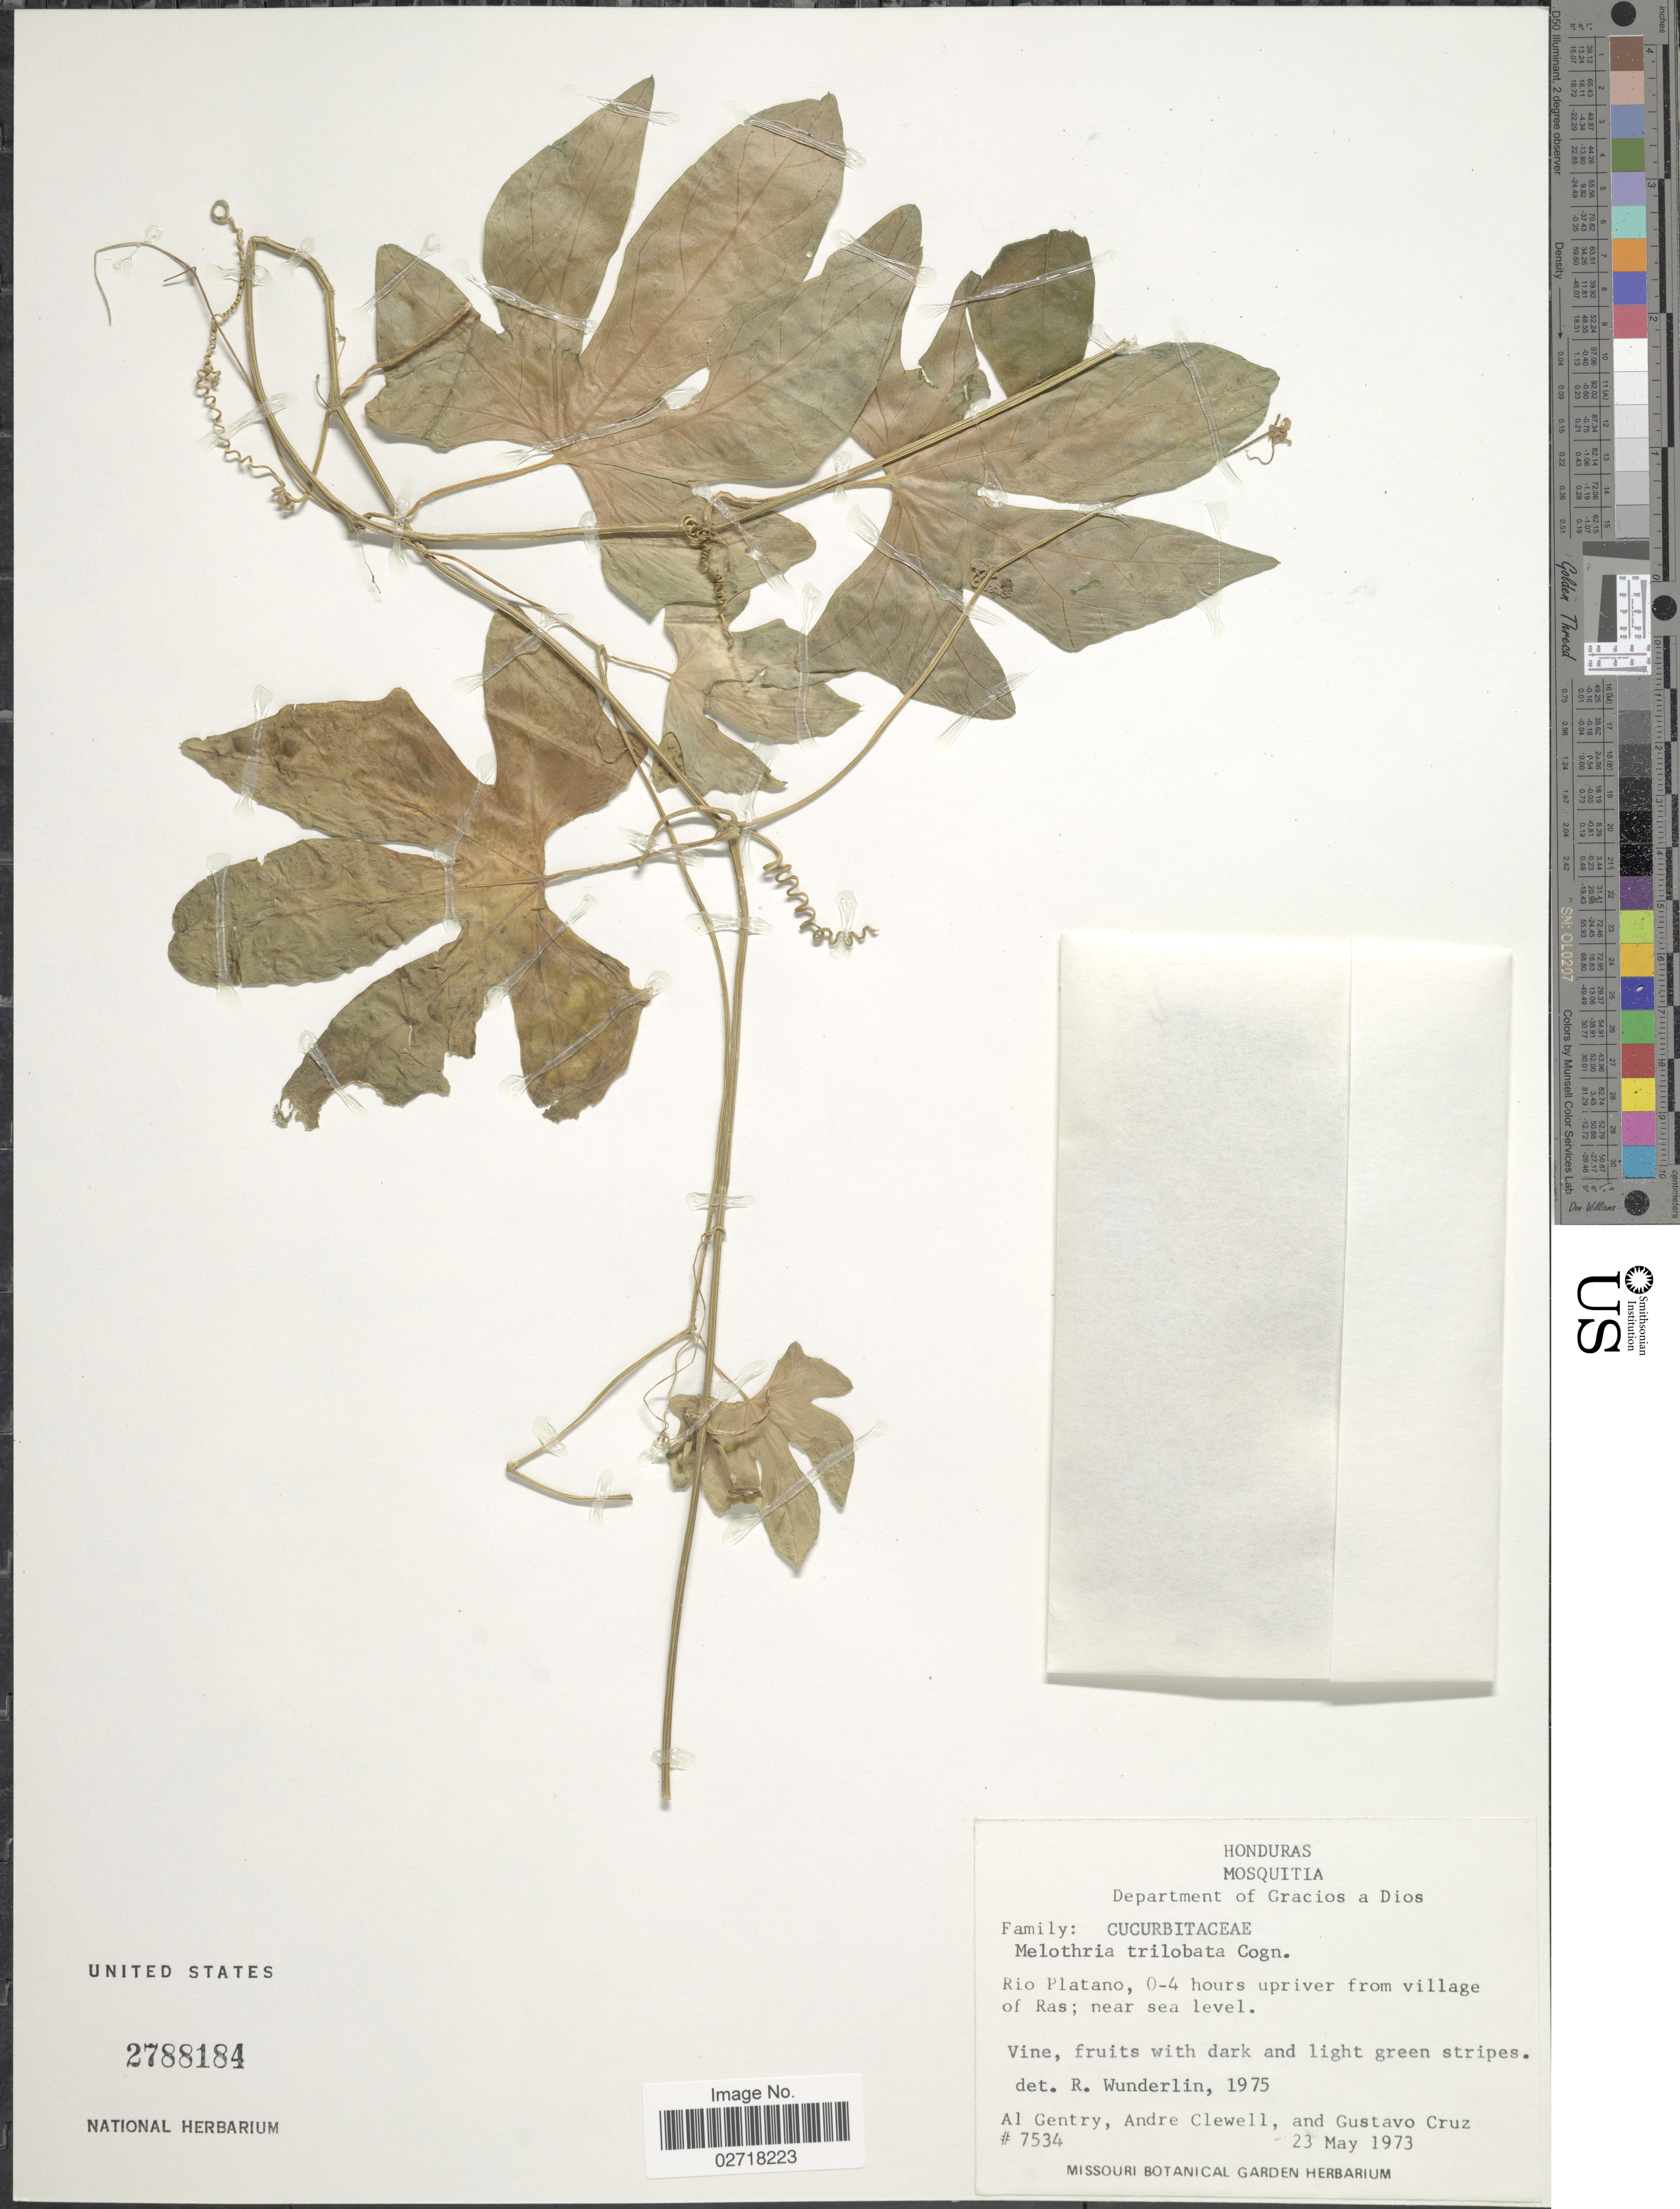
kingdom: Plantae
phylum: Tracheophyta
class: Magnoliopsida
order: Cucurbitales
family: Cucurbitaceae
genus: Melothria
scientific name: Melothria trilobata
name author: Cogn.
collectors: A. H. Gentry, A. Clewell & G. Cruz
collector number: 7534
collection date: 1973-05-23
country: Honduras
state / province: Gracias de Dios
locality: Mosquitia. Department of Gracios a Dios. Rio Platano, 0-4 hours upriver from village of Ras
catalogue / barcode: US 2788184